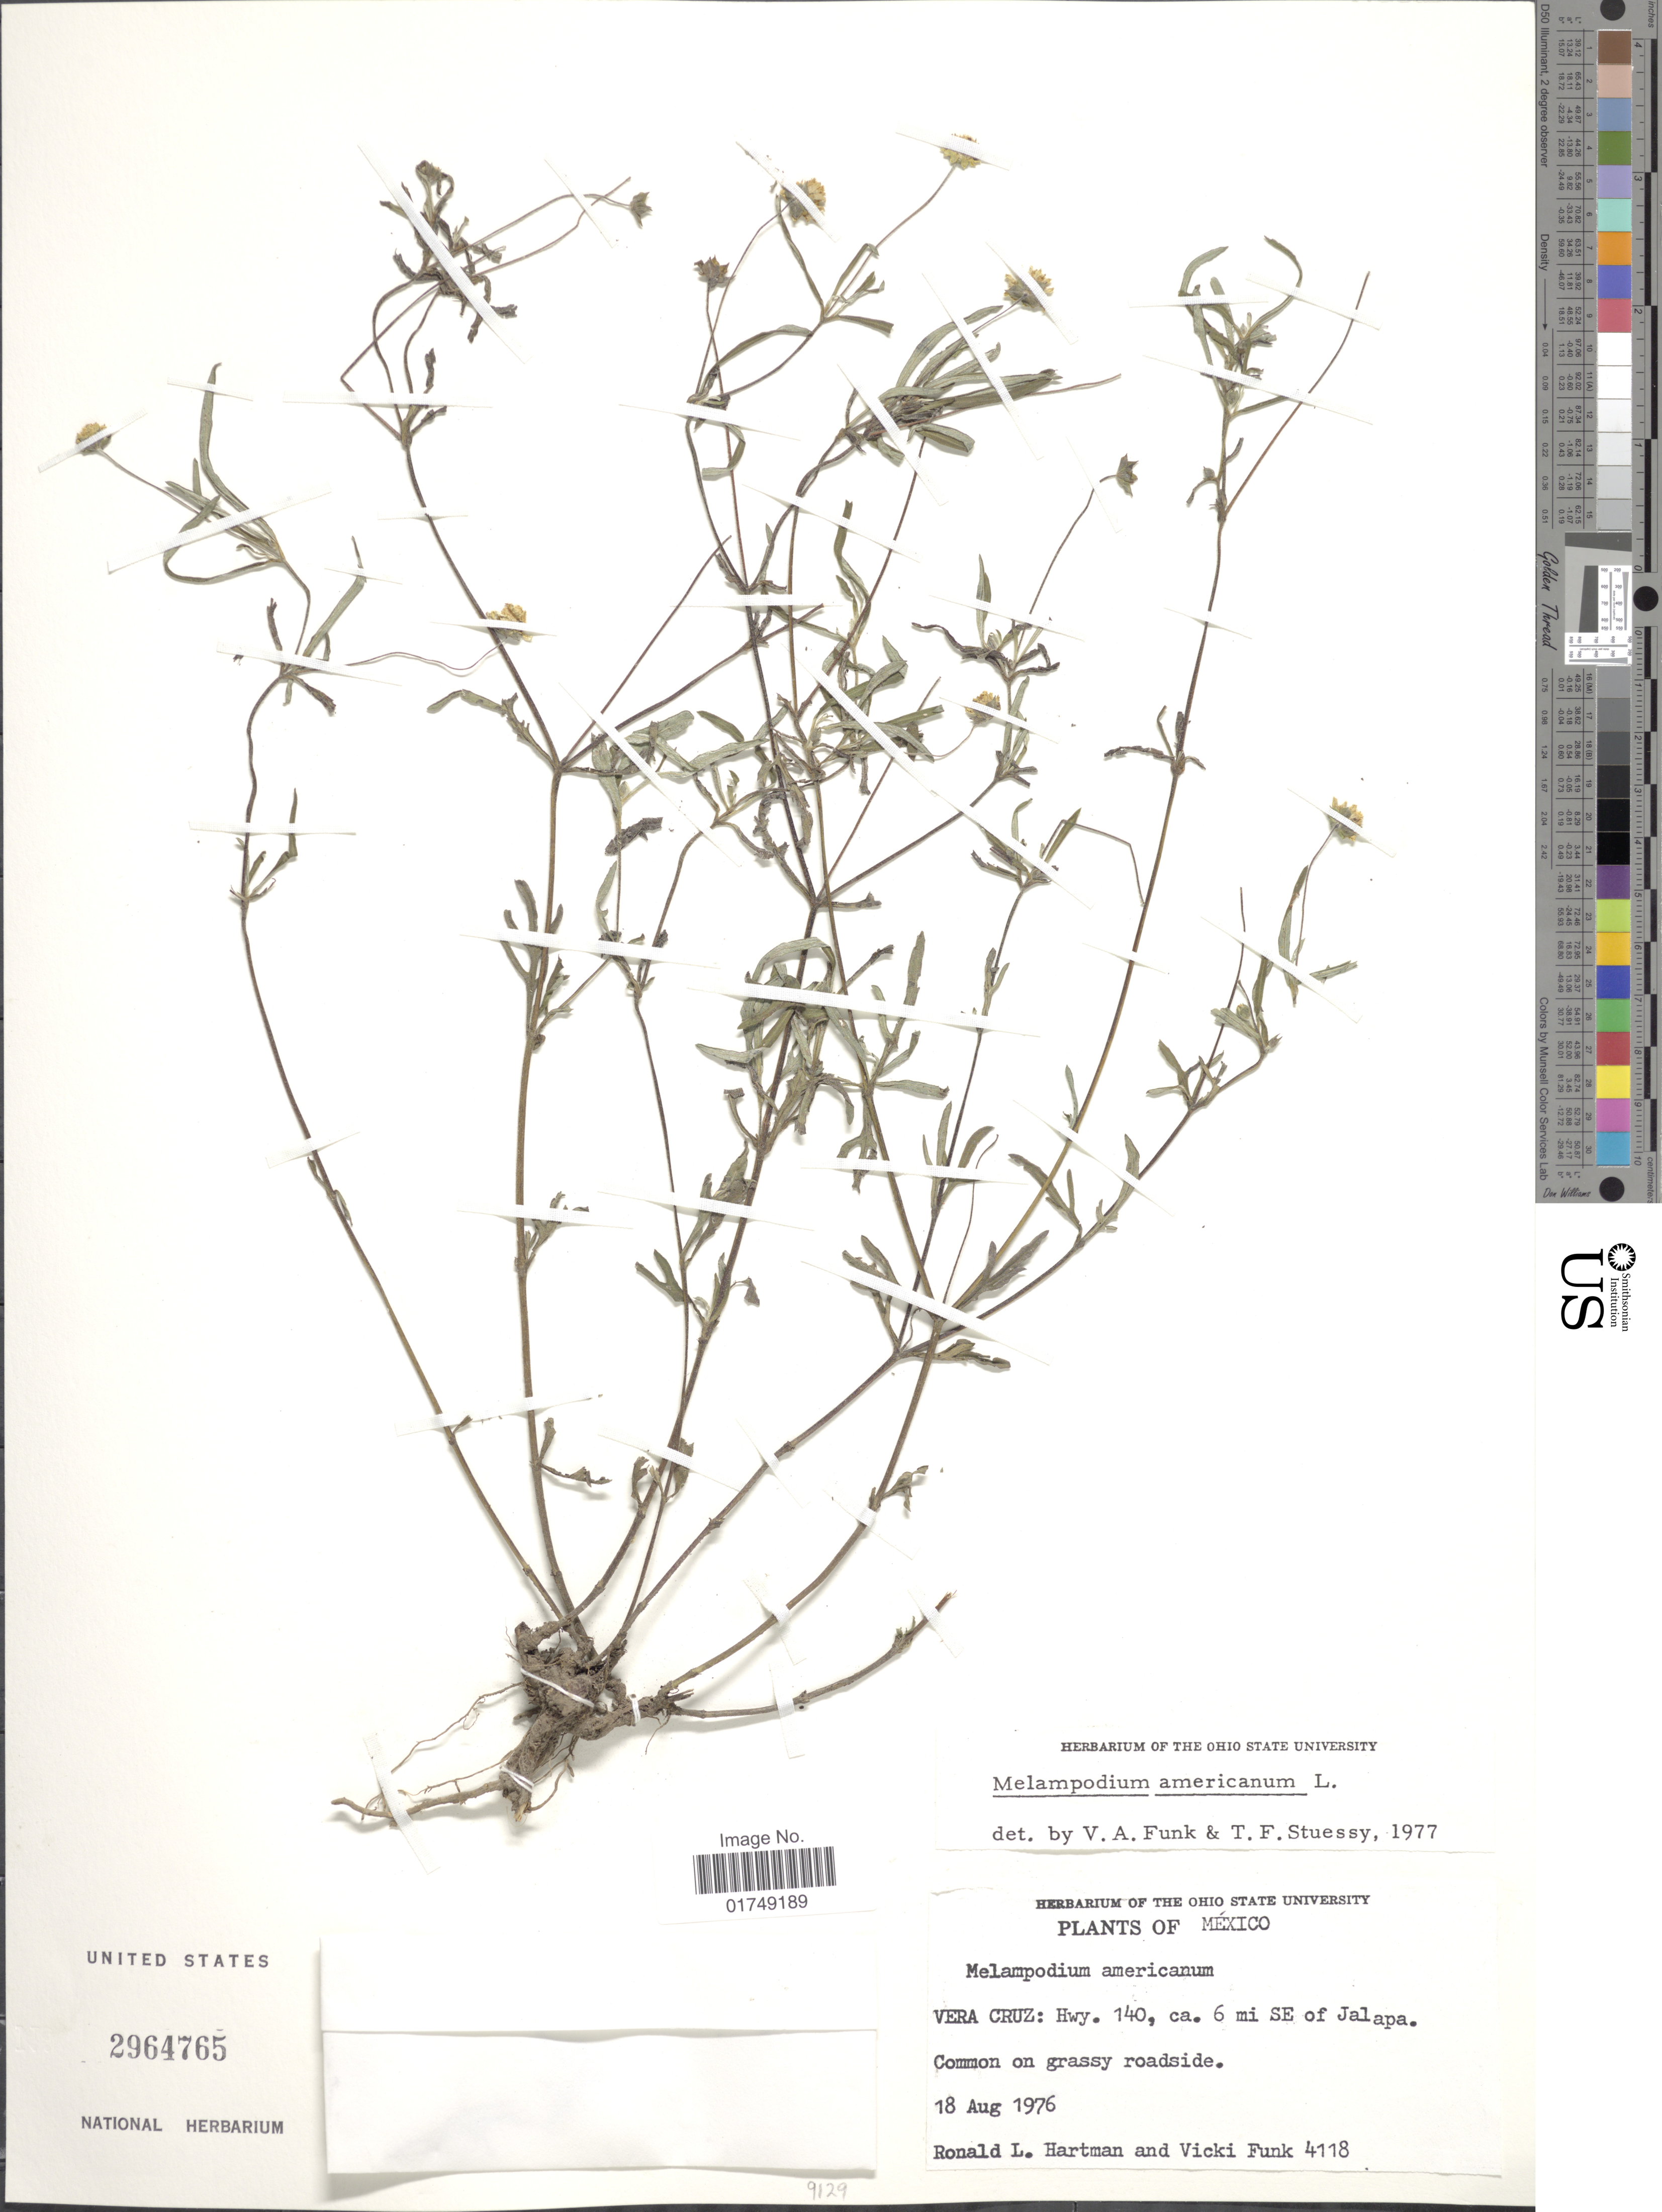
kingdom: Plantae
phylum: Tracheophyta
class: Magnoliopsida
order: Asterales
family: Asteraceae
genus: Melampodium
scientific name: Melampodium americanum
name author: L.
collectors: R. Hartman & V. Funk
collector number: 4118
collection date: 1976-08-18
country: Mexico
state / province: Veracruz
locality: Vera Cruz, Hwy. 140, ca 6 mi SE of Jalapa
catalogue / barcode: US 2964765